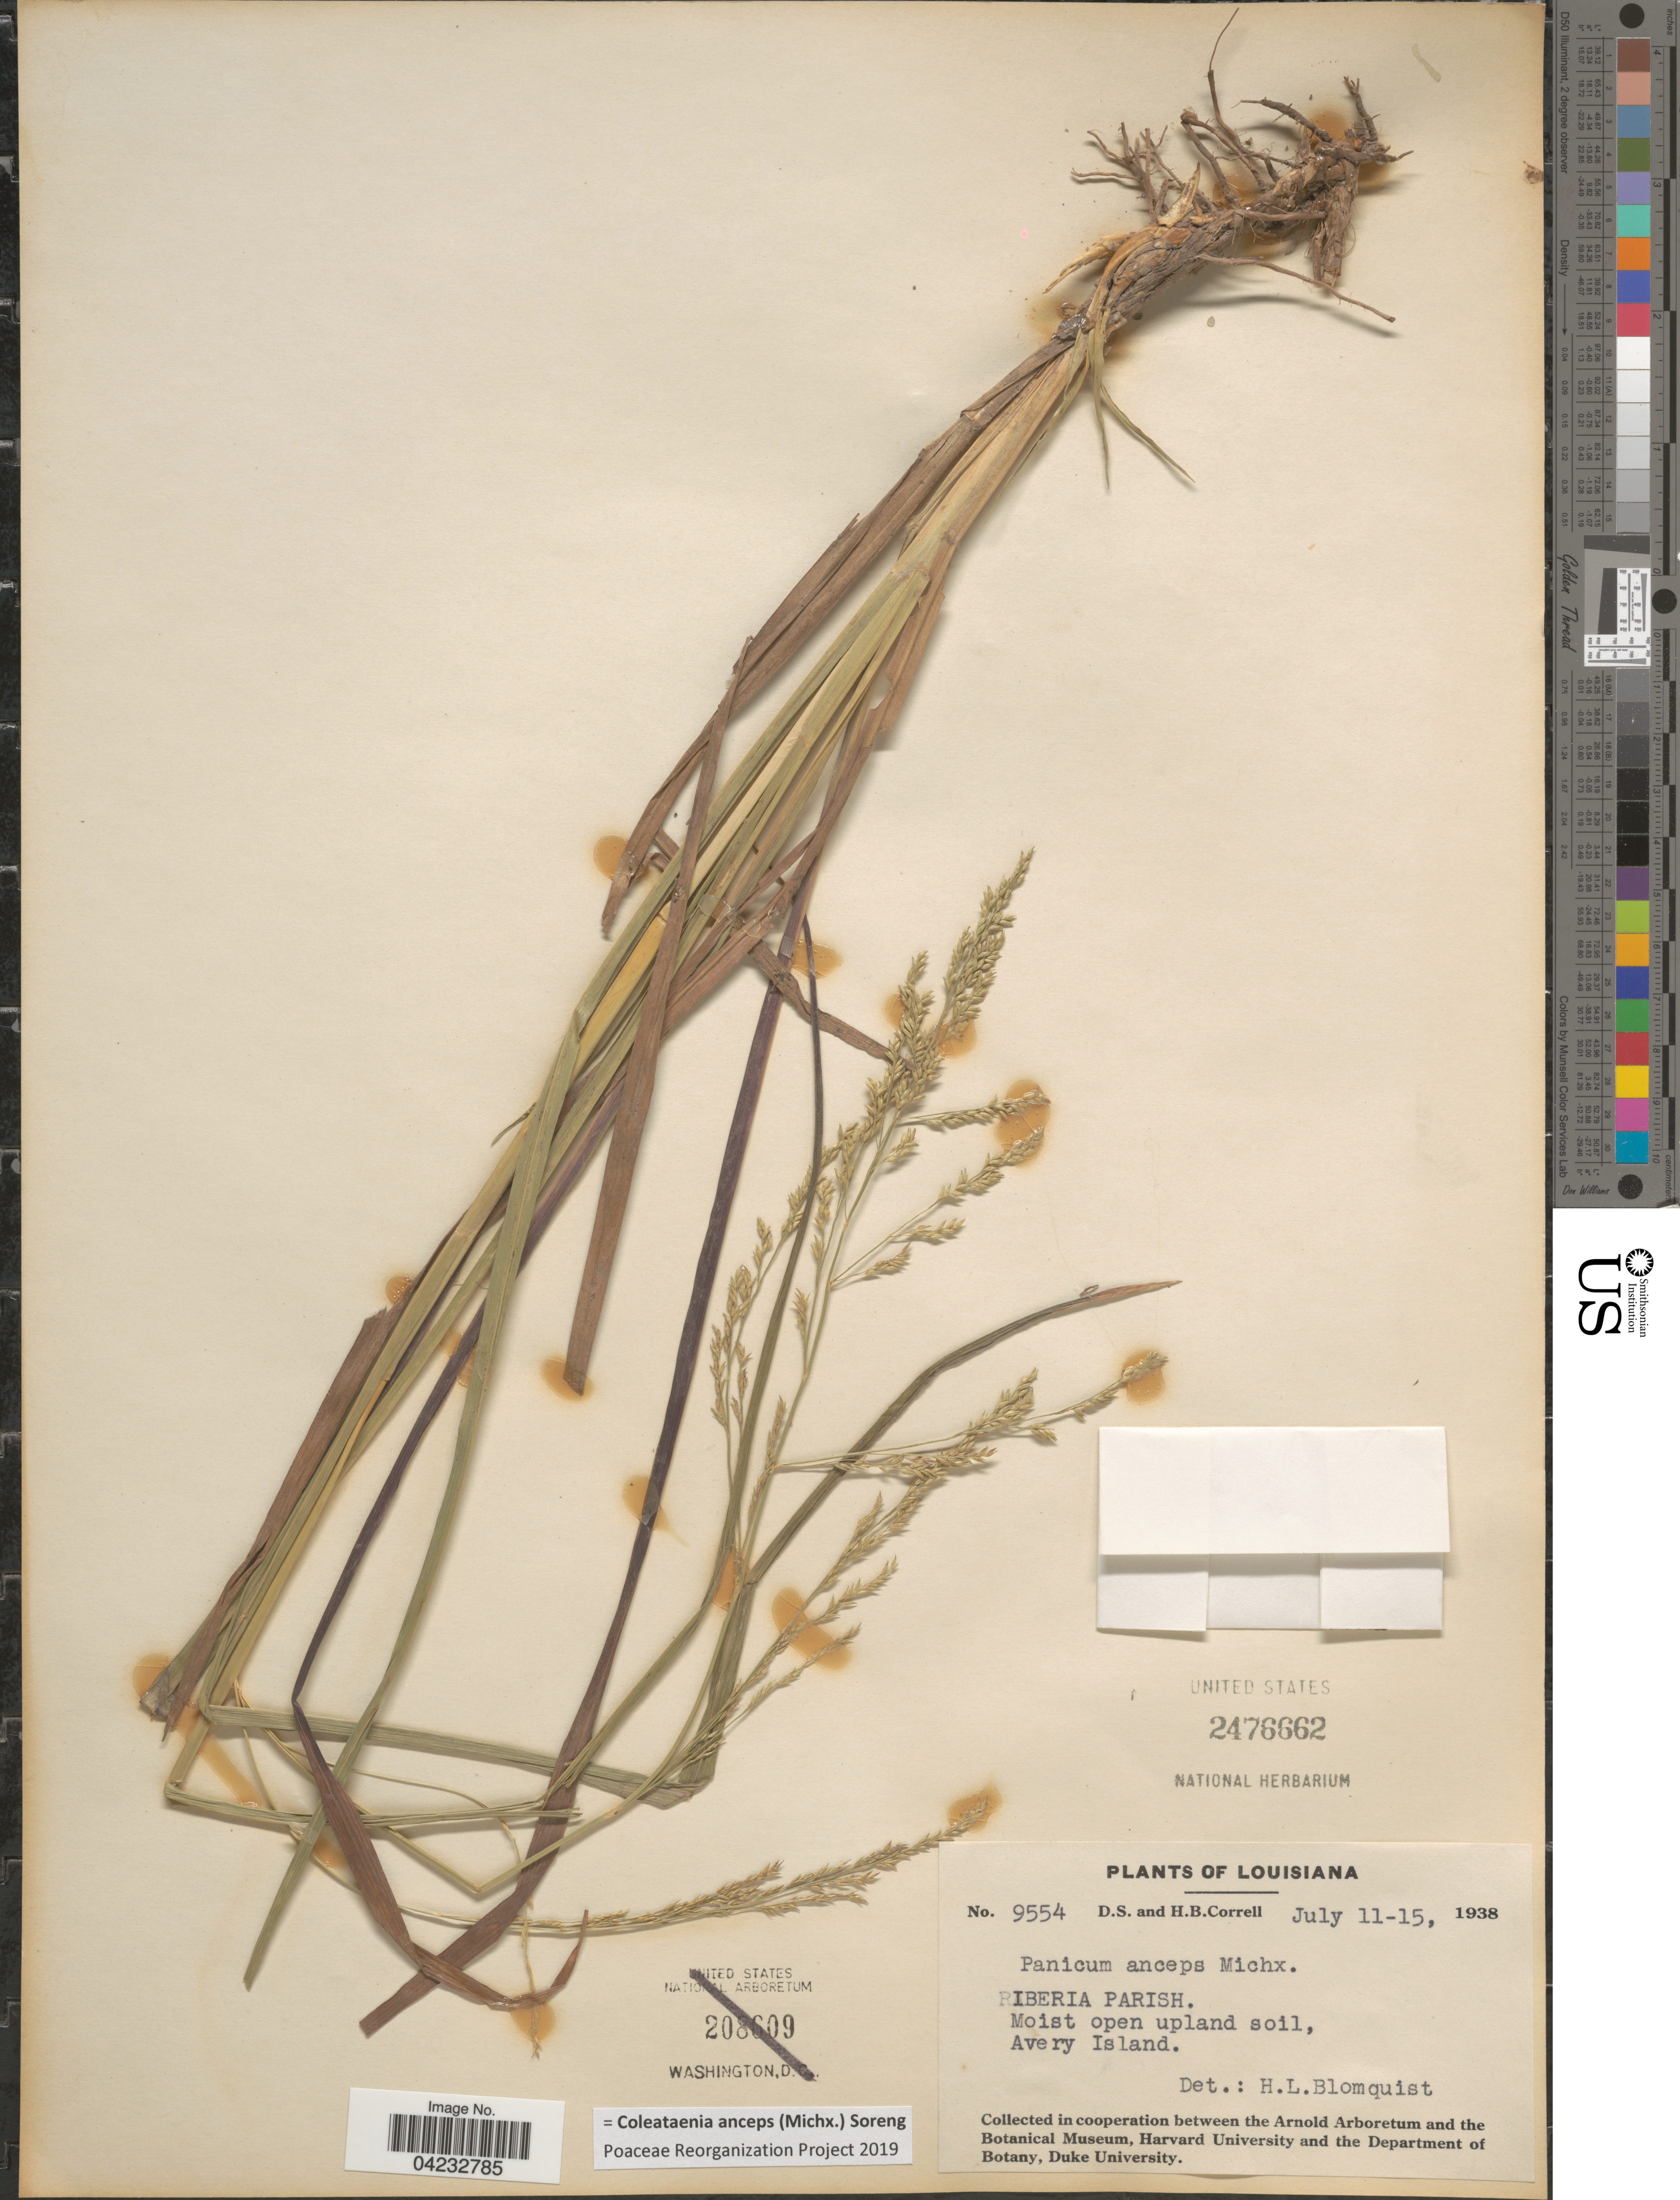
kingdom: Plantae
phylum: Tracheophyta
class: Liliopsida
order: Poales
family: Poaceae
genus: Coleataenia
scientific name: Coleataenia anceps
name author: (Michx.) Soreng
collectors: D. S. Correll & H. Correll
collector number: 9554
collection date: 1938-07-11/1938-07-15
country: United States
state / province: Louisiana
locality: Iberia Parish. Avery Island.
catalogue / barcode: US 2476662